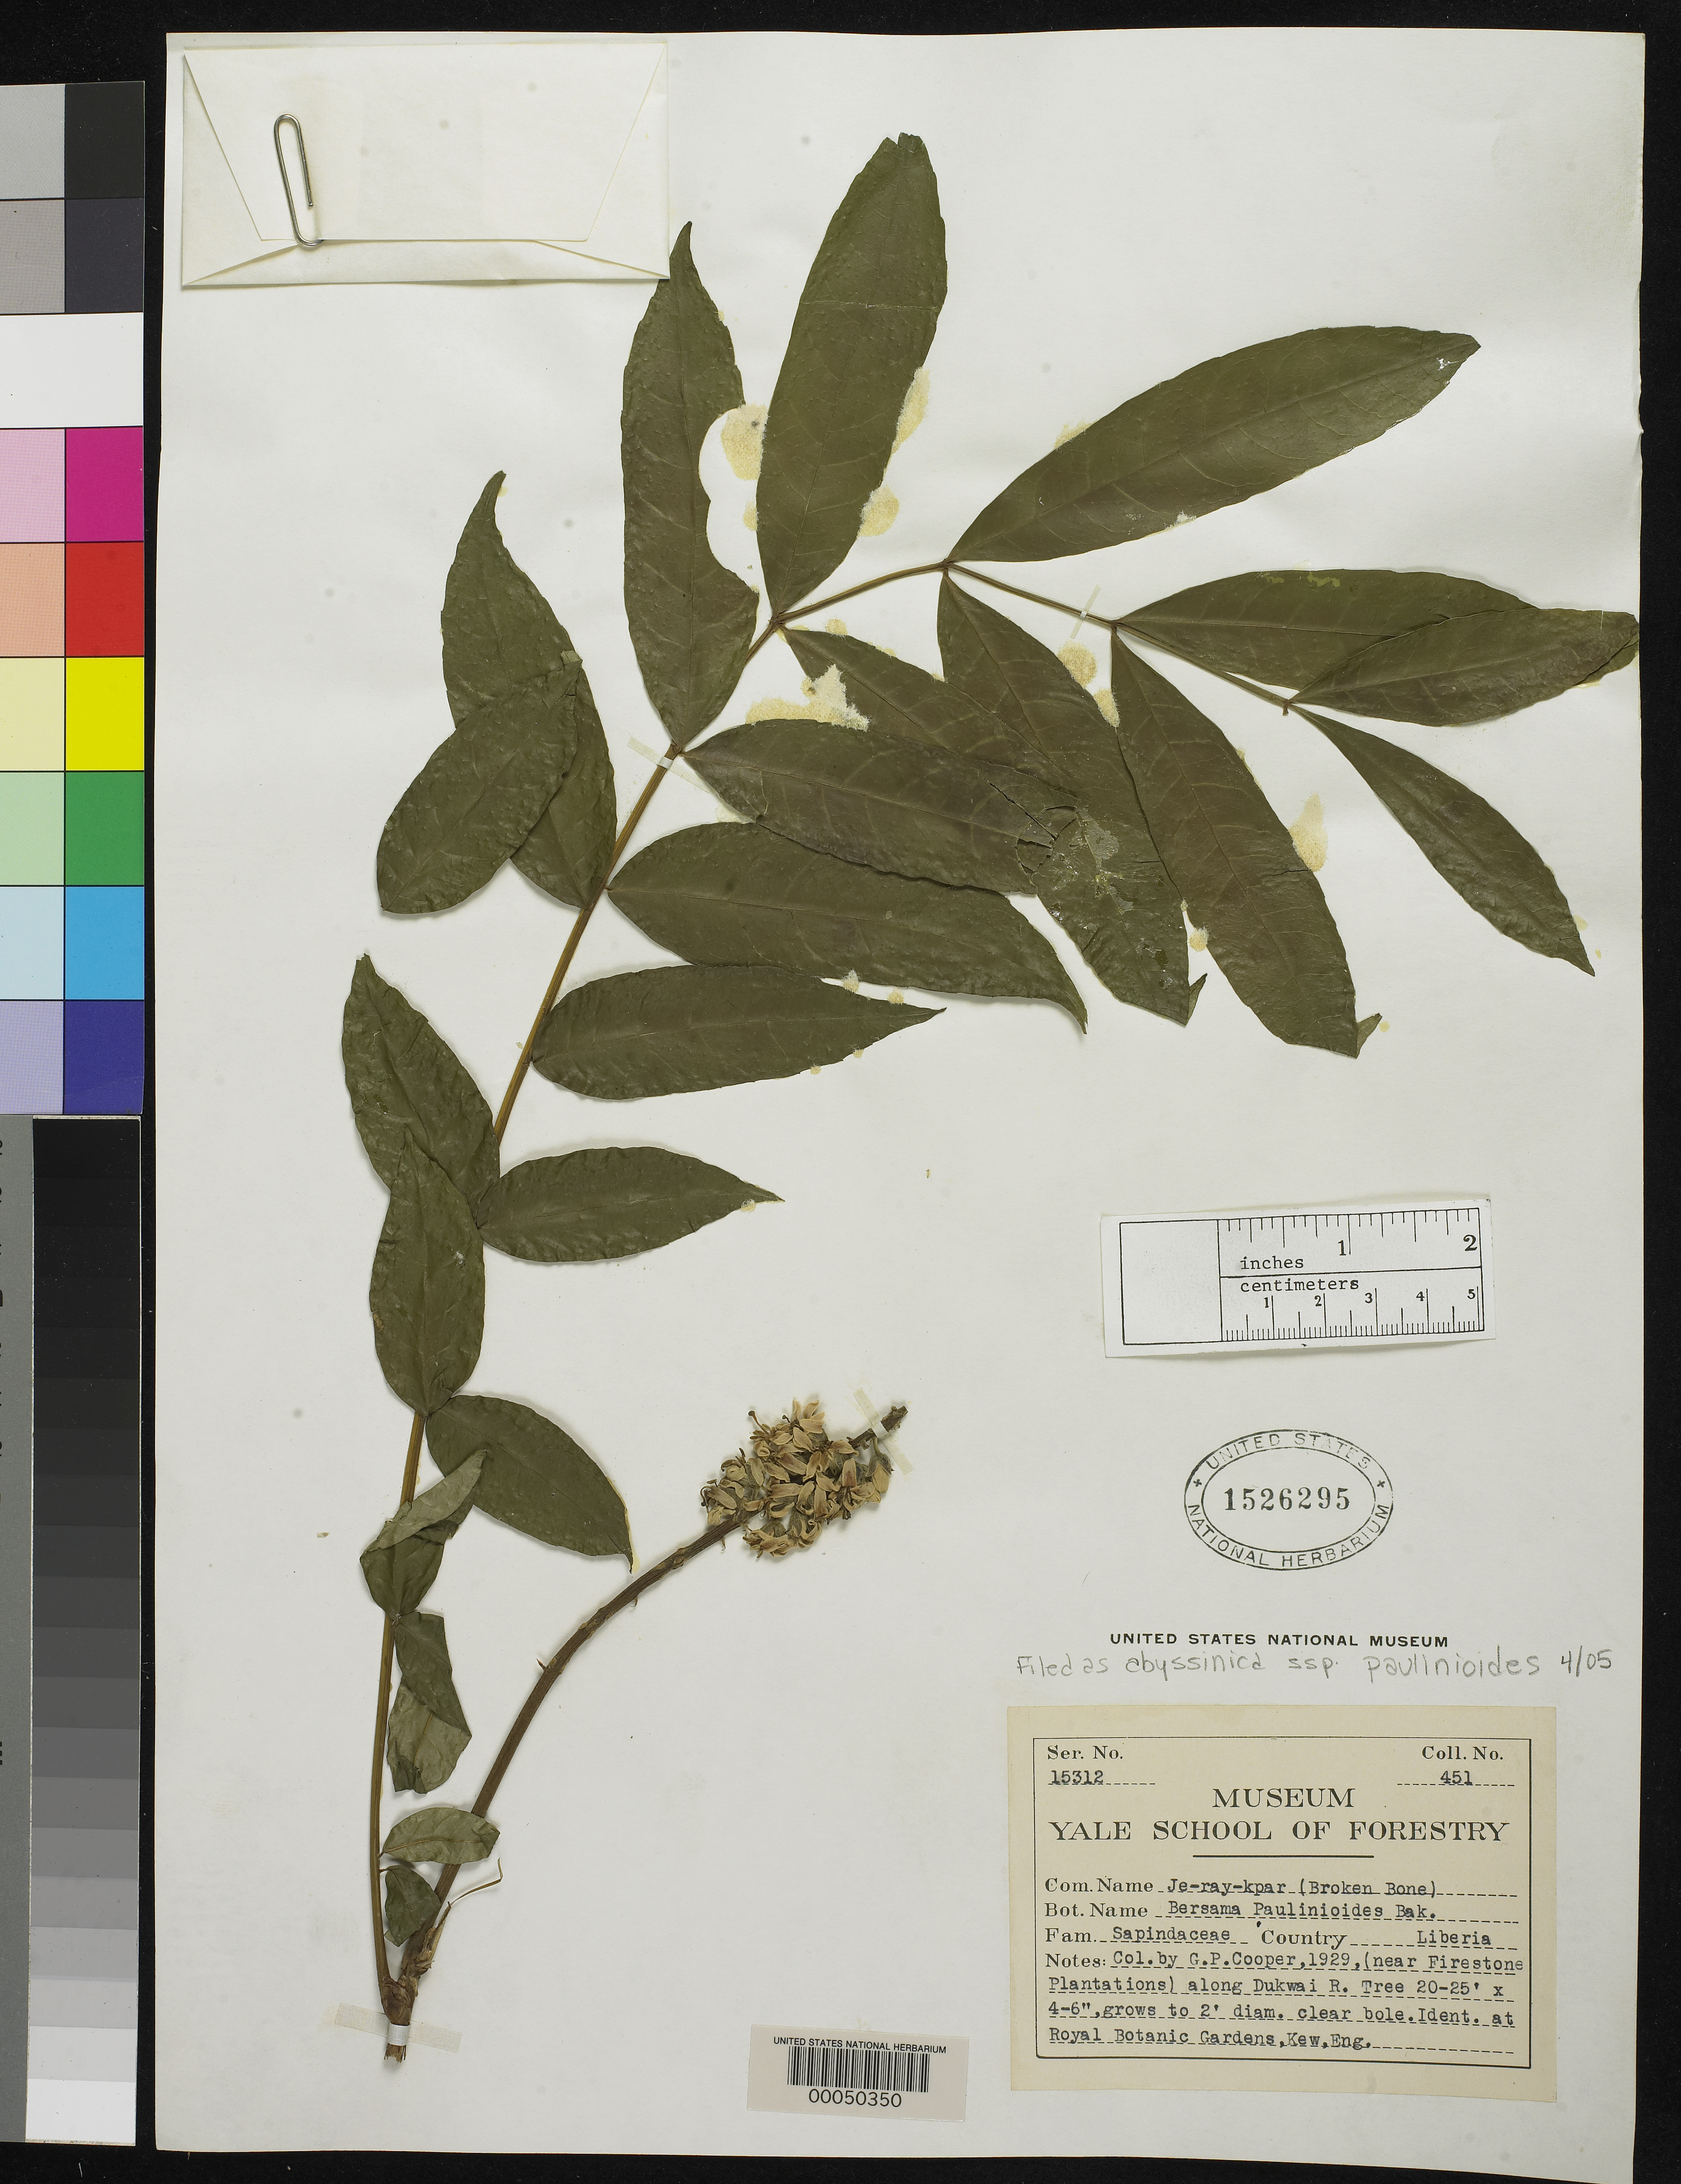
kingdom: Plantae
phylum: Tracheophyta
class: Magnoliopsida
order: Geraniales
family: Melianthaceae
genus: Bersama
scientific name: Bersama abyssinica subsp. paullinioides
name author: (Planch.) Verdc.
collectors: G. Cooper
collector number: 451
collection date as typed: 1929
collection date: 1929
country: Liberia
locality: Near firestone plantations, along dukwai river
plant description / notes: Common name: Je-ray-kpar (Broken Bone)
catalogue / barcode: US 1526295